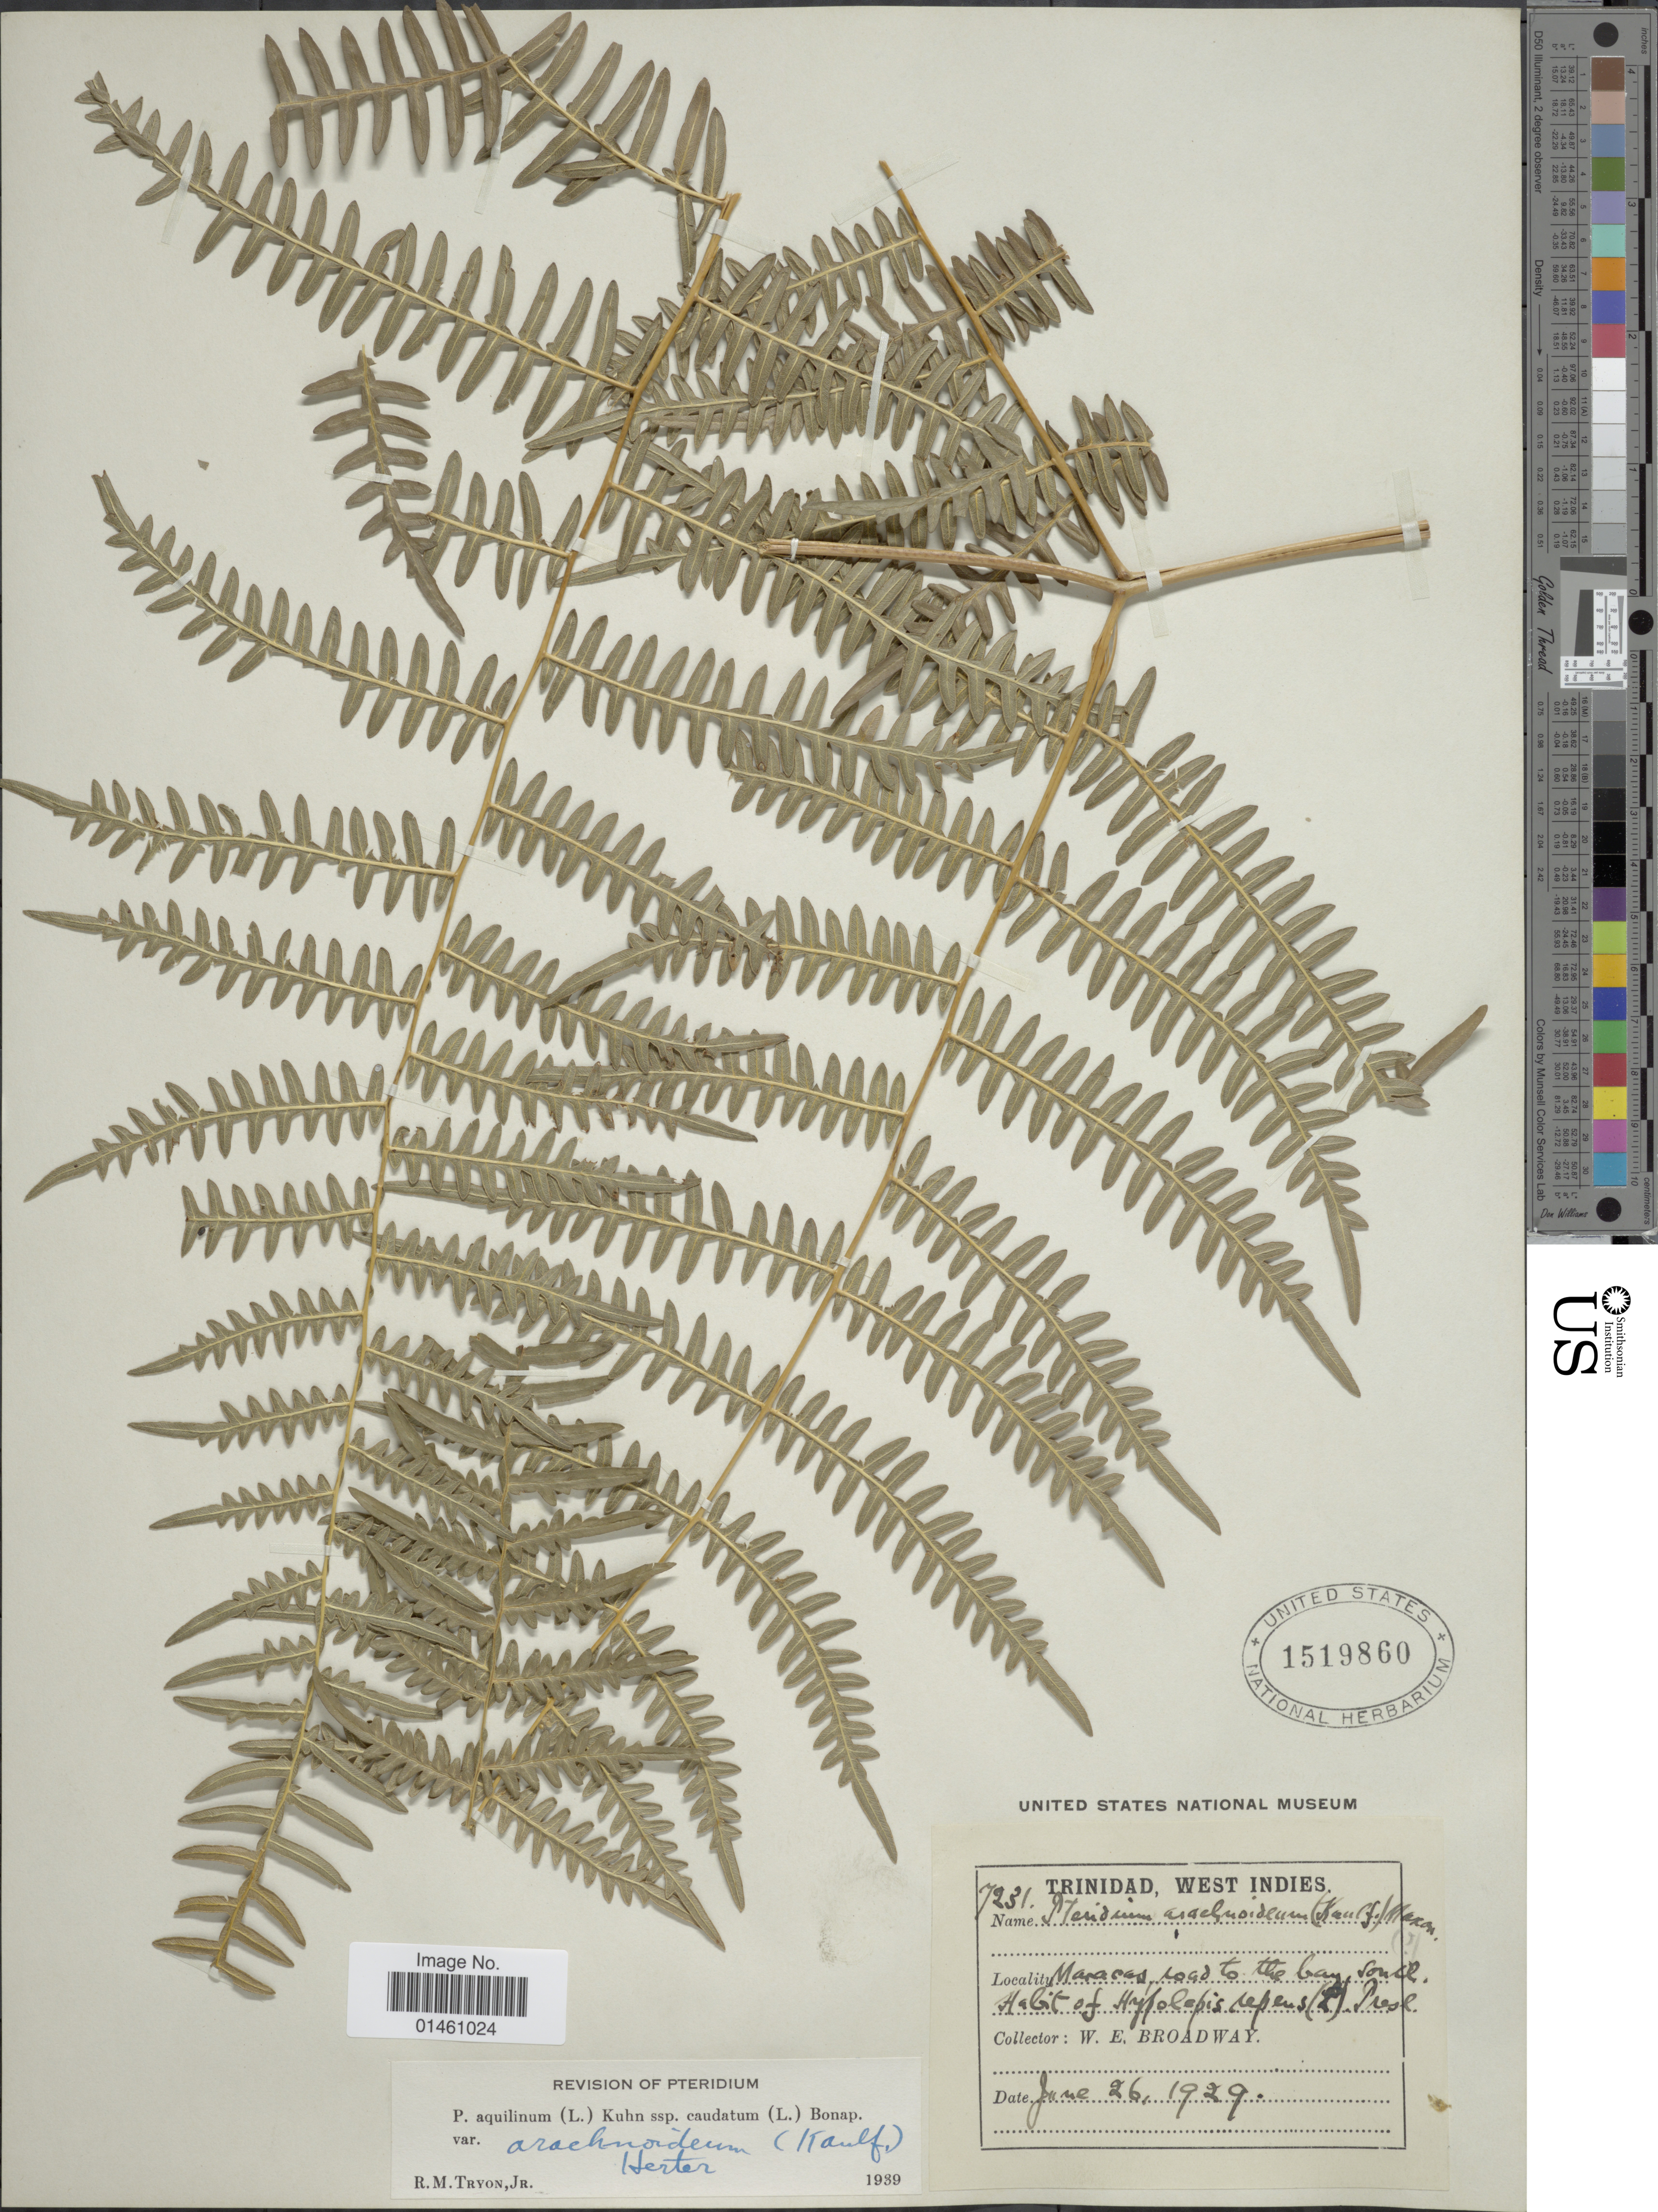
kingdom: Plantae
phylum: Tracheophyta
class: Polypodiopsida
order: Polypodiales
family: Dennstaedtiaceae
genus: Pteridium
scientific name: Pteridium aquilinum var. arachnoideum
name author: (Kaulf.) Herter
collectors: W. E. Broadway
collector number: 7231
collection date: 1929-06-26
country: Trinidad and Tobago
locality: West Indies, Trinidad, Maracas, road to the bay, south.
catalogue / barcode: US 1519860